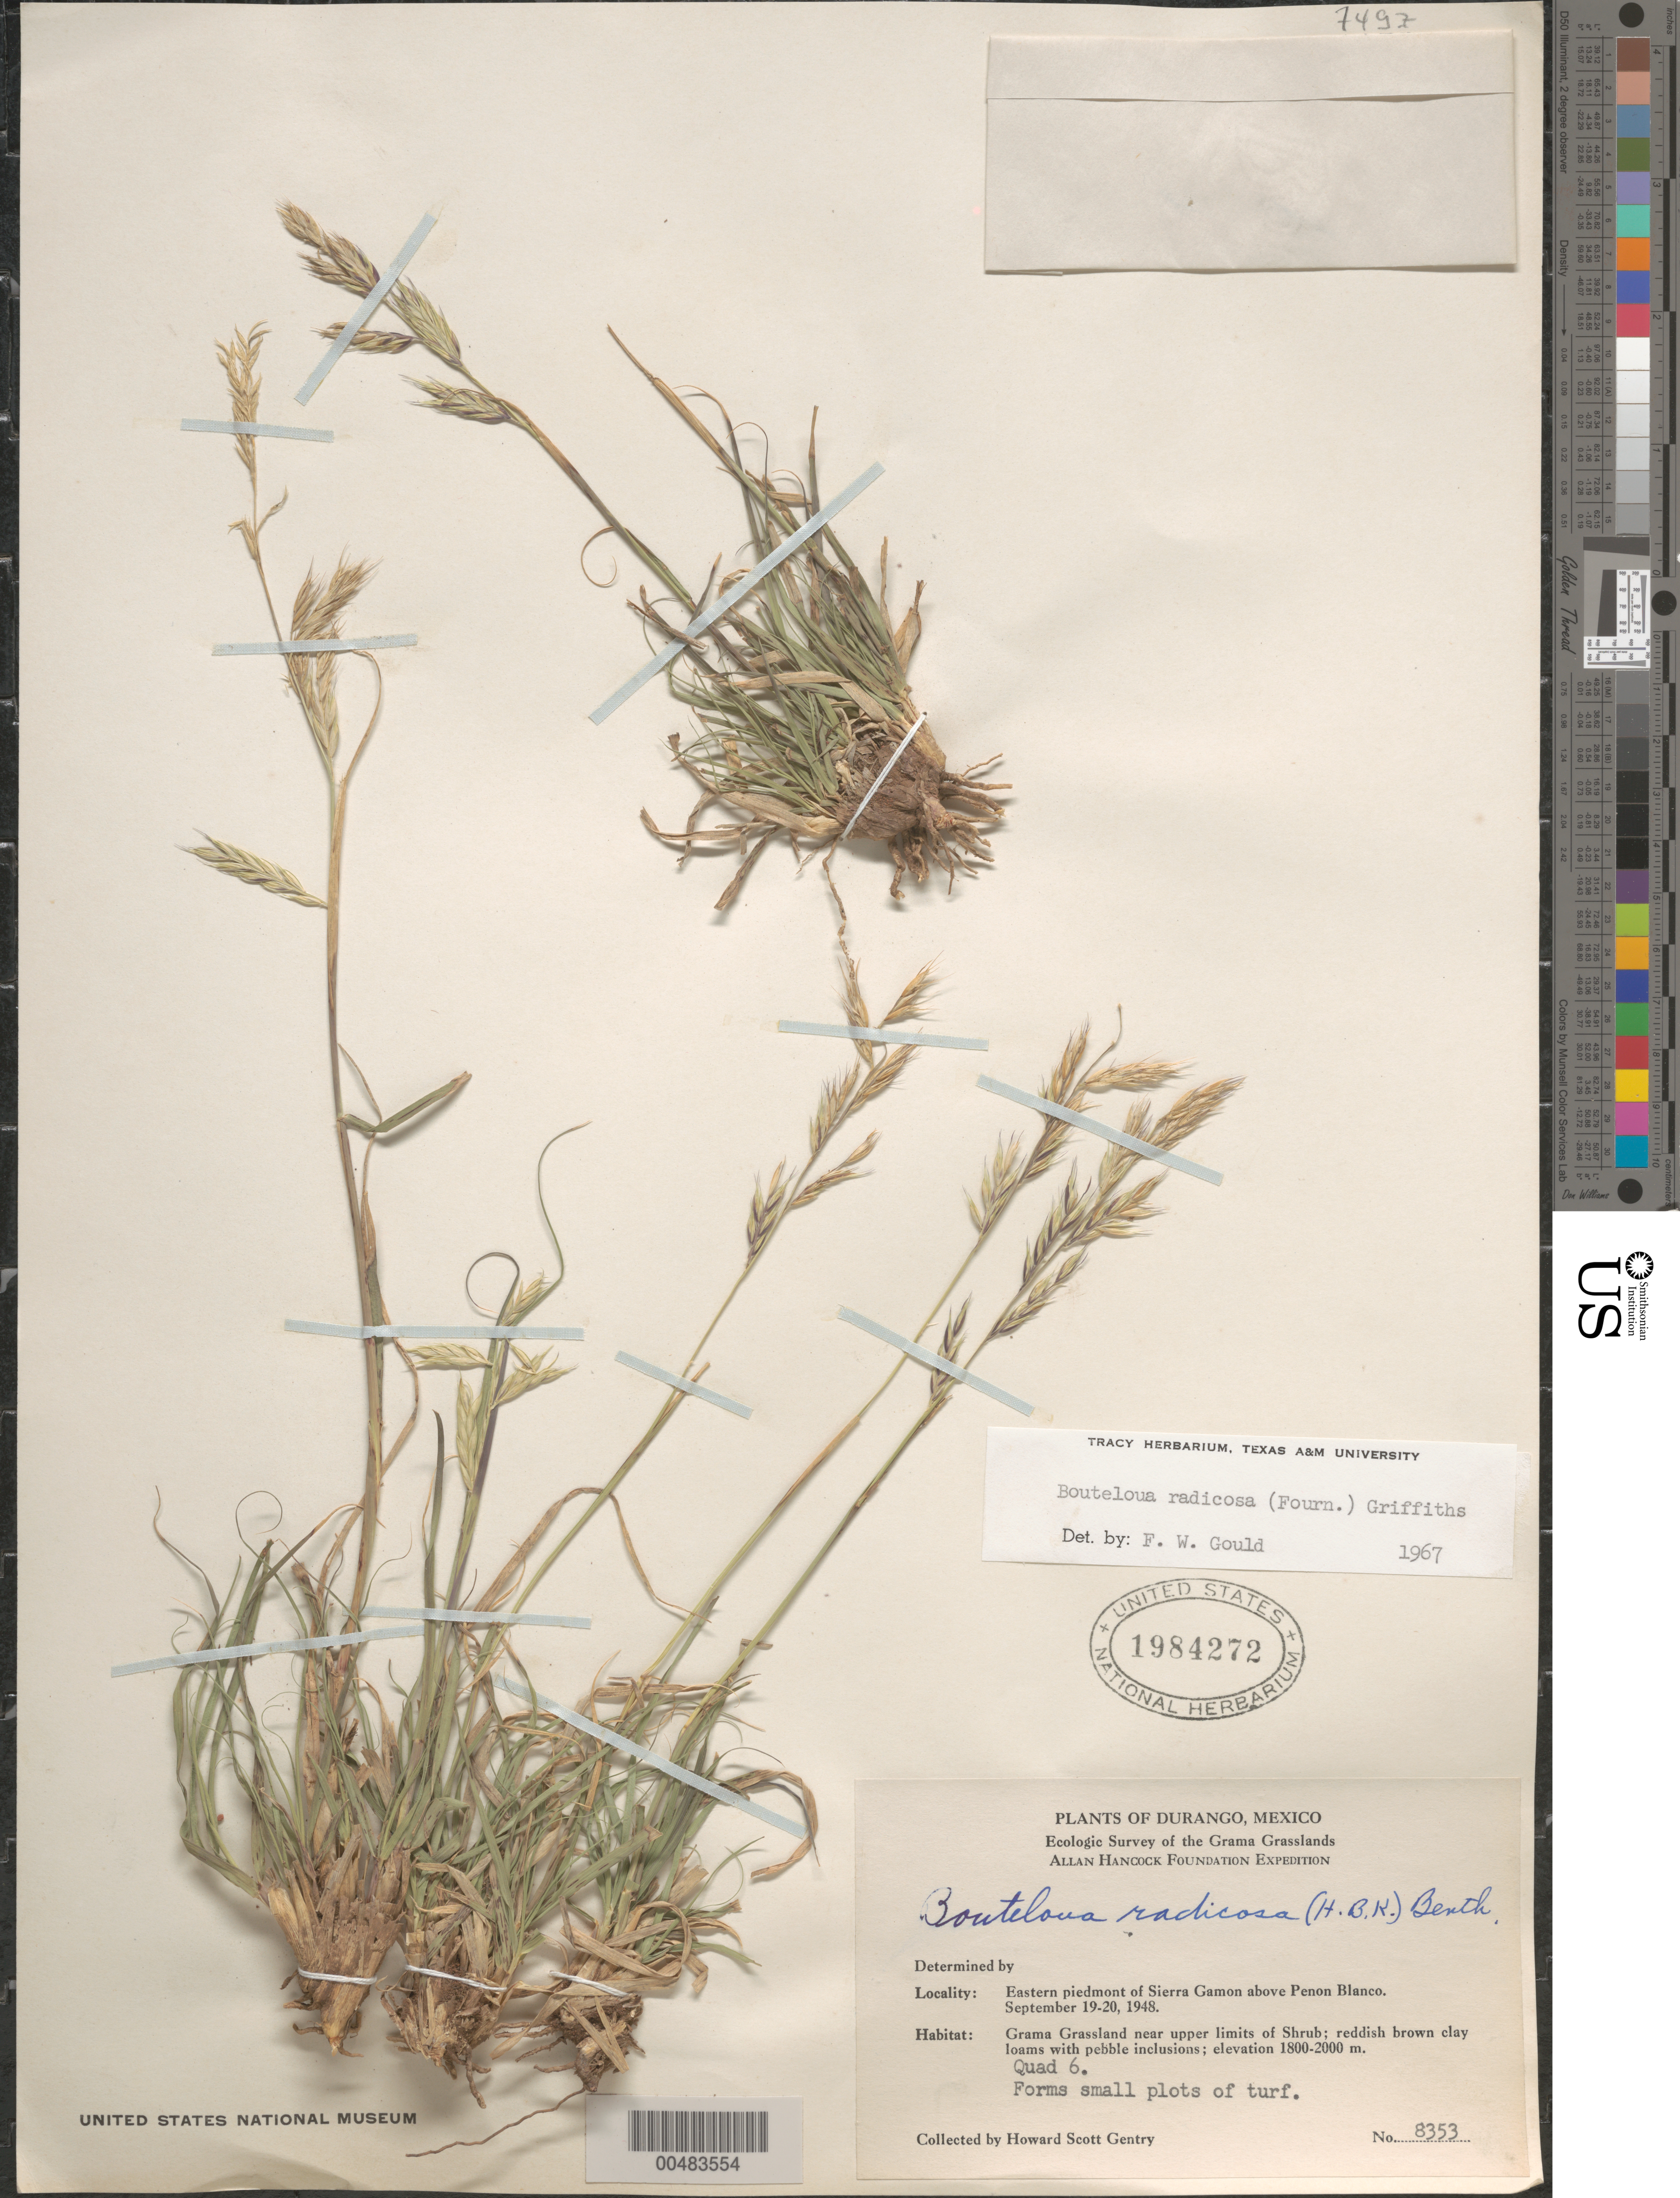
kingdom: Plantae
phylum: Tracheophyta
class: Liliopsida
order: Poales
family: Poaceae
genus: Bouteloua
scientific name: Bouteloua radicosa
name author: (E. Fourn.) Griffiths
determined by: Gould, F. W.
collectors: H. S. Gentry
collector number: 8353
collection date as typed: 19 Sep 1948 to 20 Sep 1948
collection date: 1948-09-19/1948-09-20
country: Mexico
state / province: Durango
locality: Grama Grasslands, Quad 6, E piedmont of Sierra Gamon above Penon Blanco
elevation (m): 1800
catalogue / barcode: US 1984272